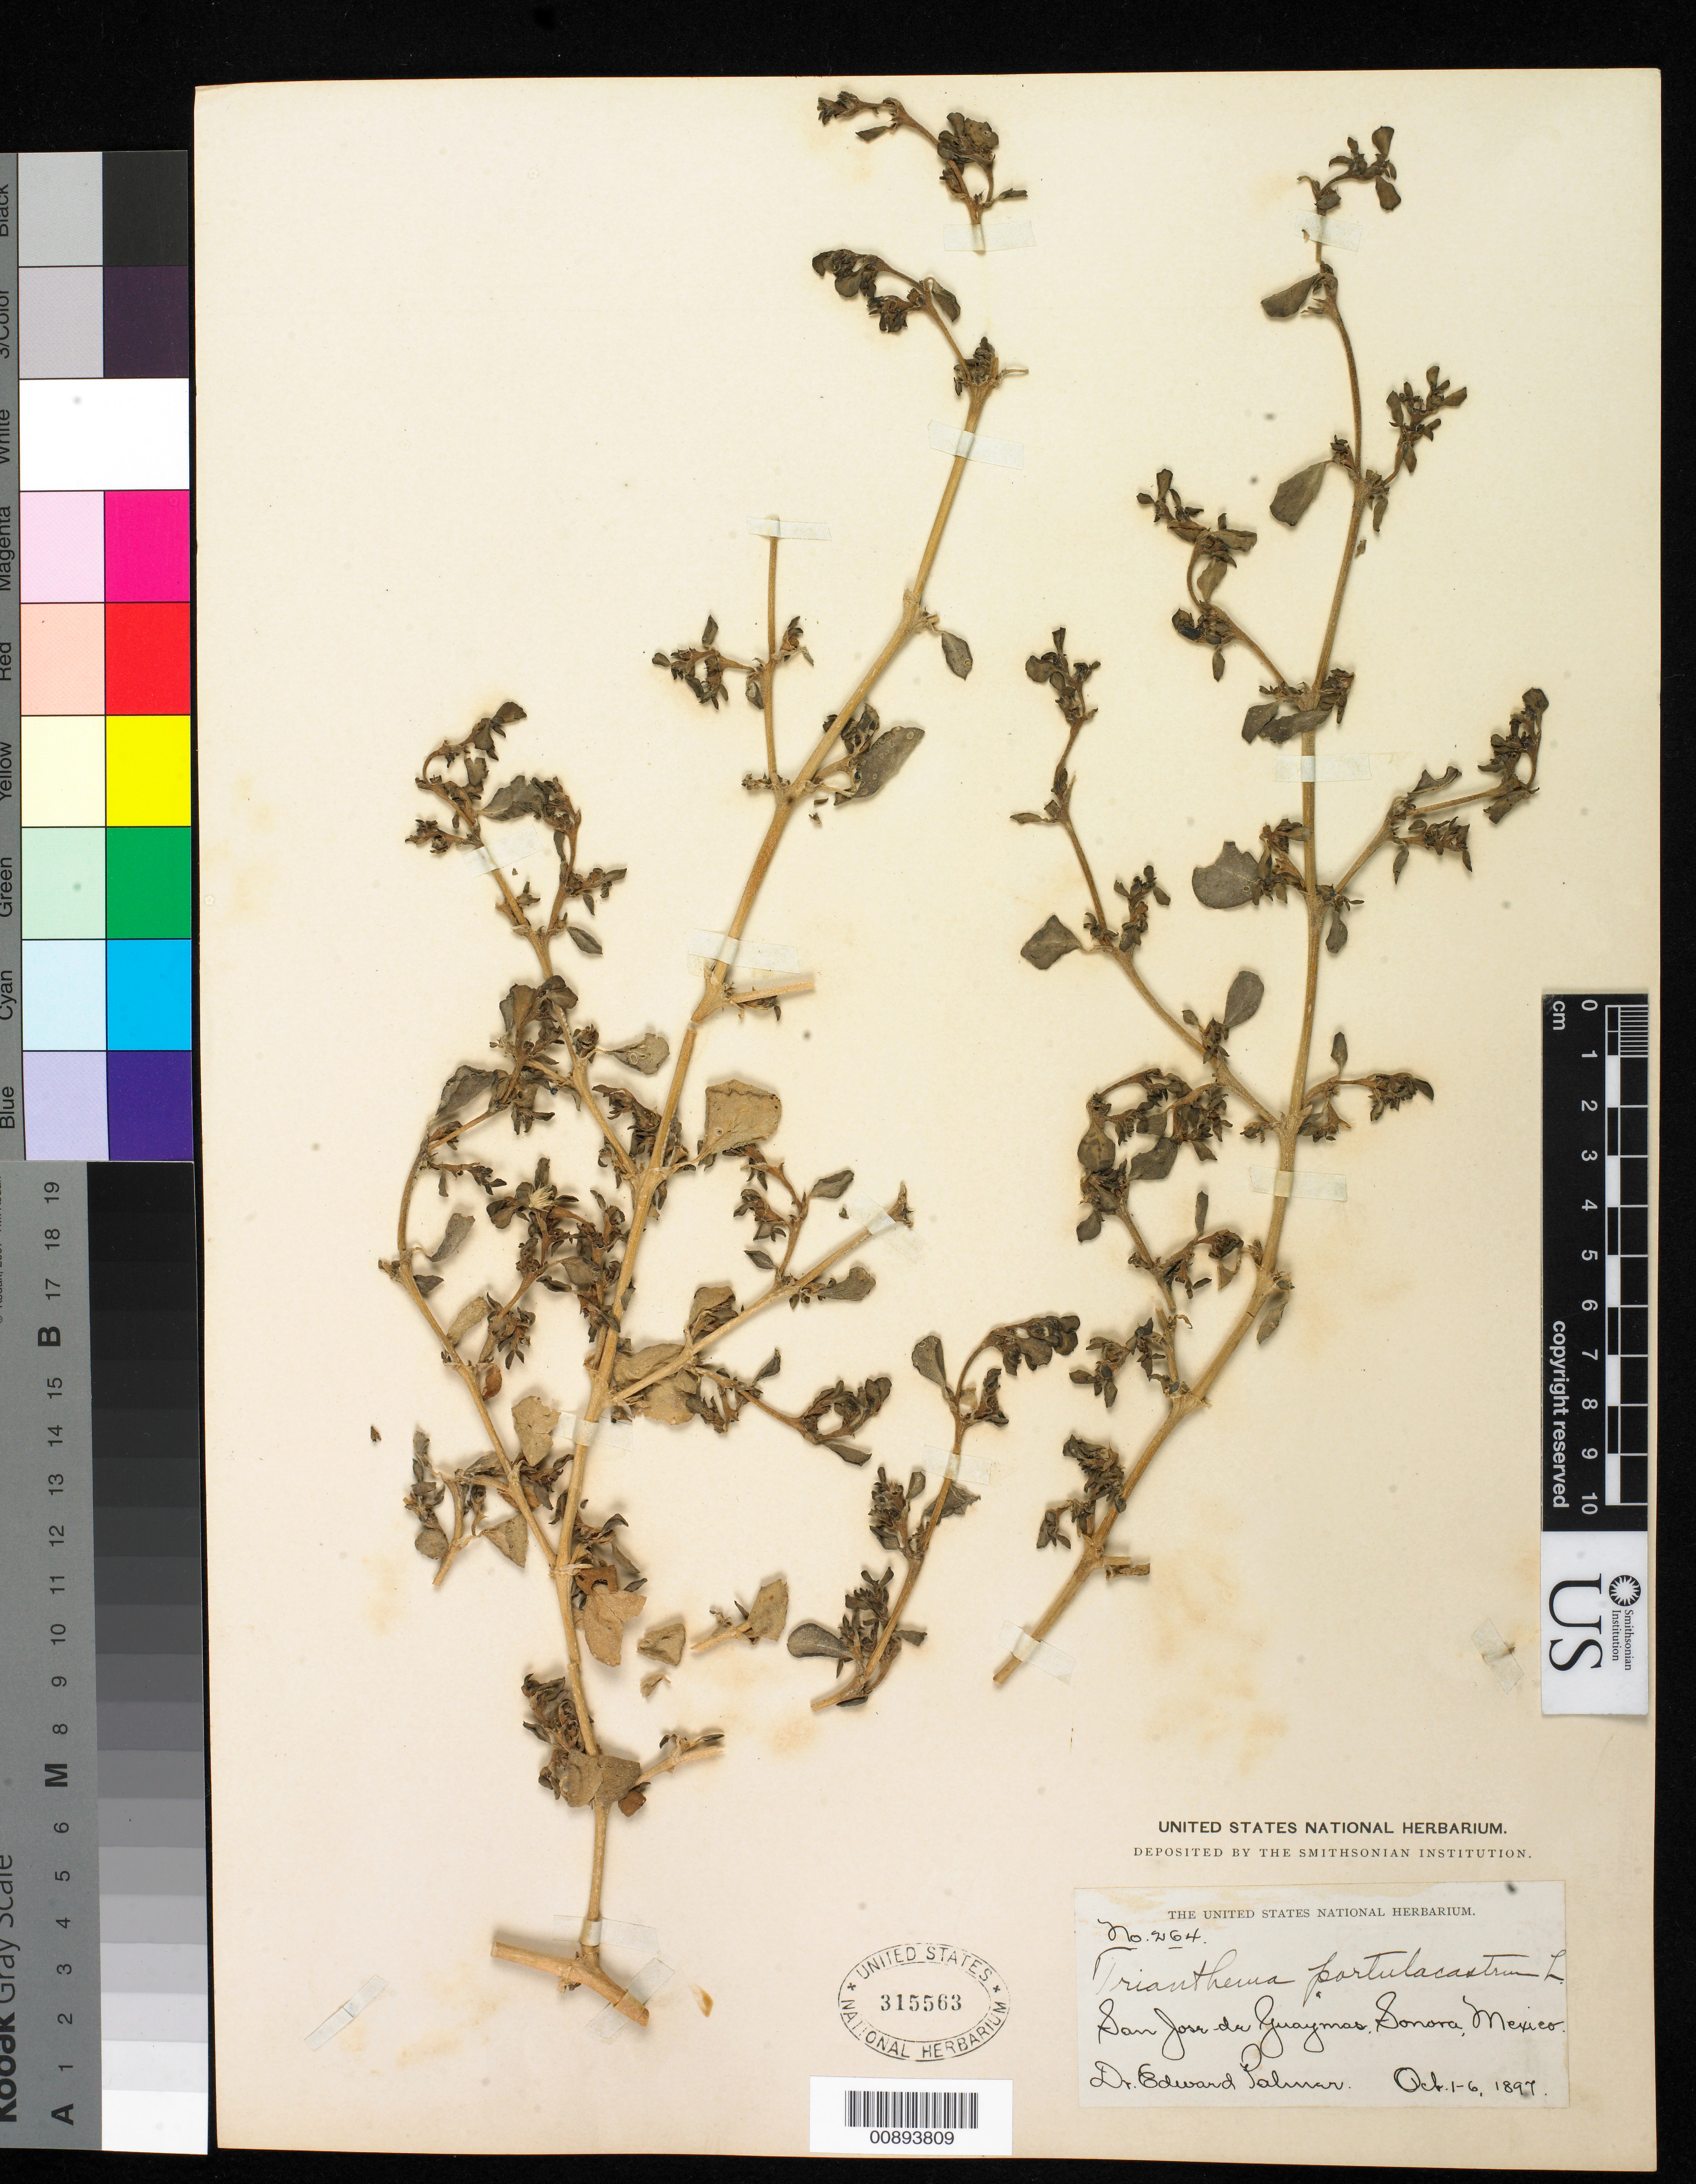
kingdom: Plantae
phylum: Tracheophyta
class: Magnoliopsida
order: Caryophyllales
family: Aizoaceae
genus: Trianthema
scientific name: Trianthema portulacastrum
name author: L.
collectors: E. Palmer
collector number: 264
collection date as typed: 01 Oct 1897 to 06 Oct 1897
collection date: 1897-10-01/1897-10-06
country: Mexico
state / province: Sonora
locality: San José de Guaymas, Sonora.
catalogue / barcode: US 315563